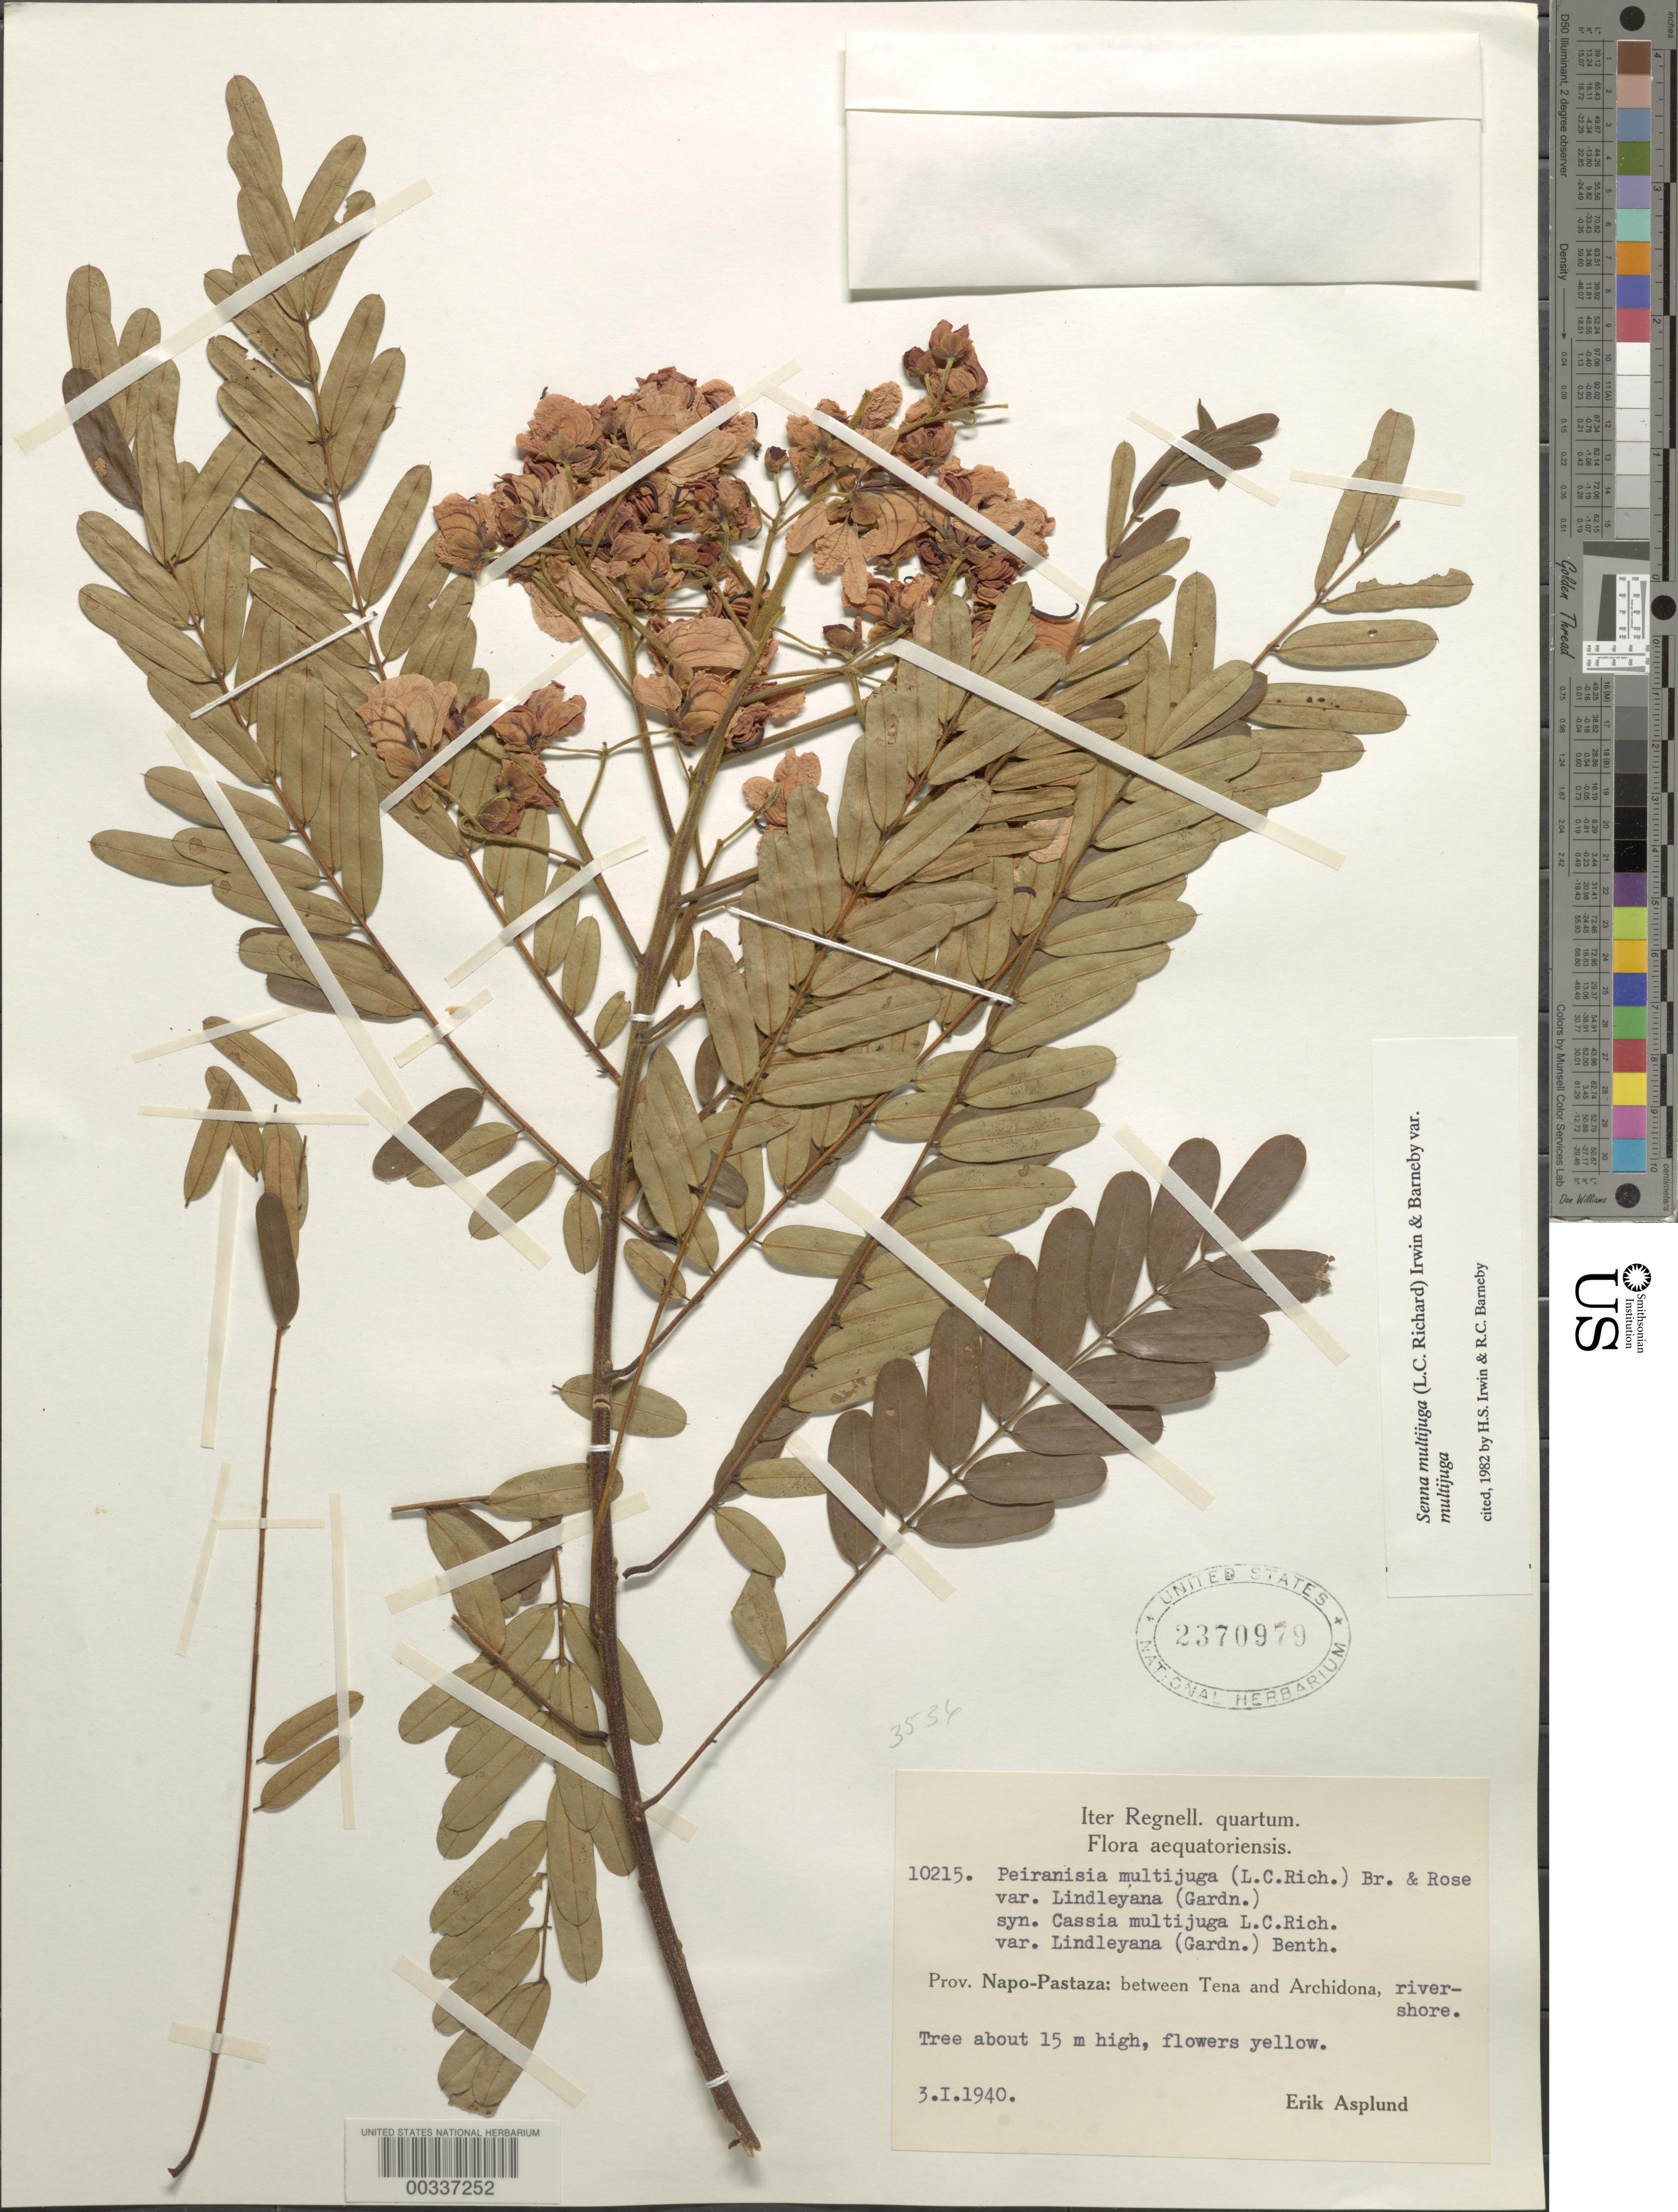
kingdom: Plantae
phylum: Tracheophyta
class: Magnoliopsida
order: Fabales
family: Fabaceae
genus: Senna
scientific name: Senna multijuga var. multijuga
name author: (Rich.) H.S. Irwin & Barneby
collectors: E. Asplund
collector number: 10215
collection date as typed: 03 Jan 1940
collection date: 1940-01-03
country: Ecuador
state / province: Napo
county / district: Archidona / Tena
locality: Between Tena and archidona, Prov. of Napo-pastaza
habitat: River shore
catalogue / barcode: US 2370979